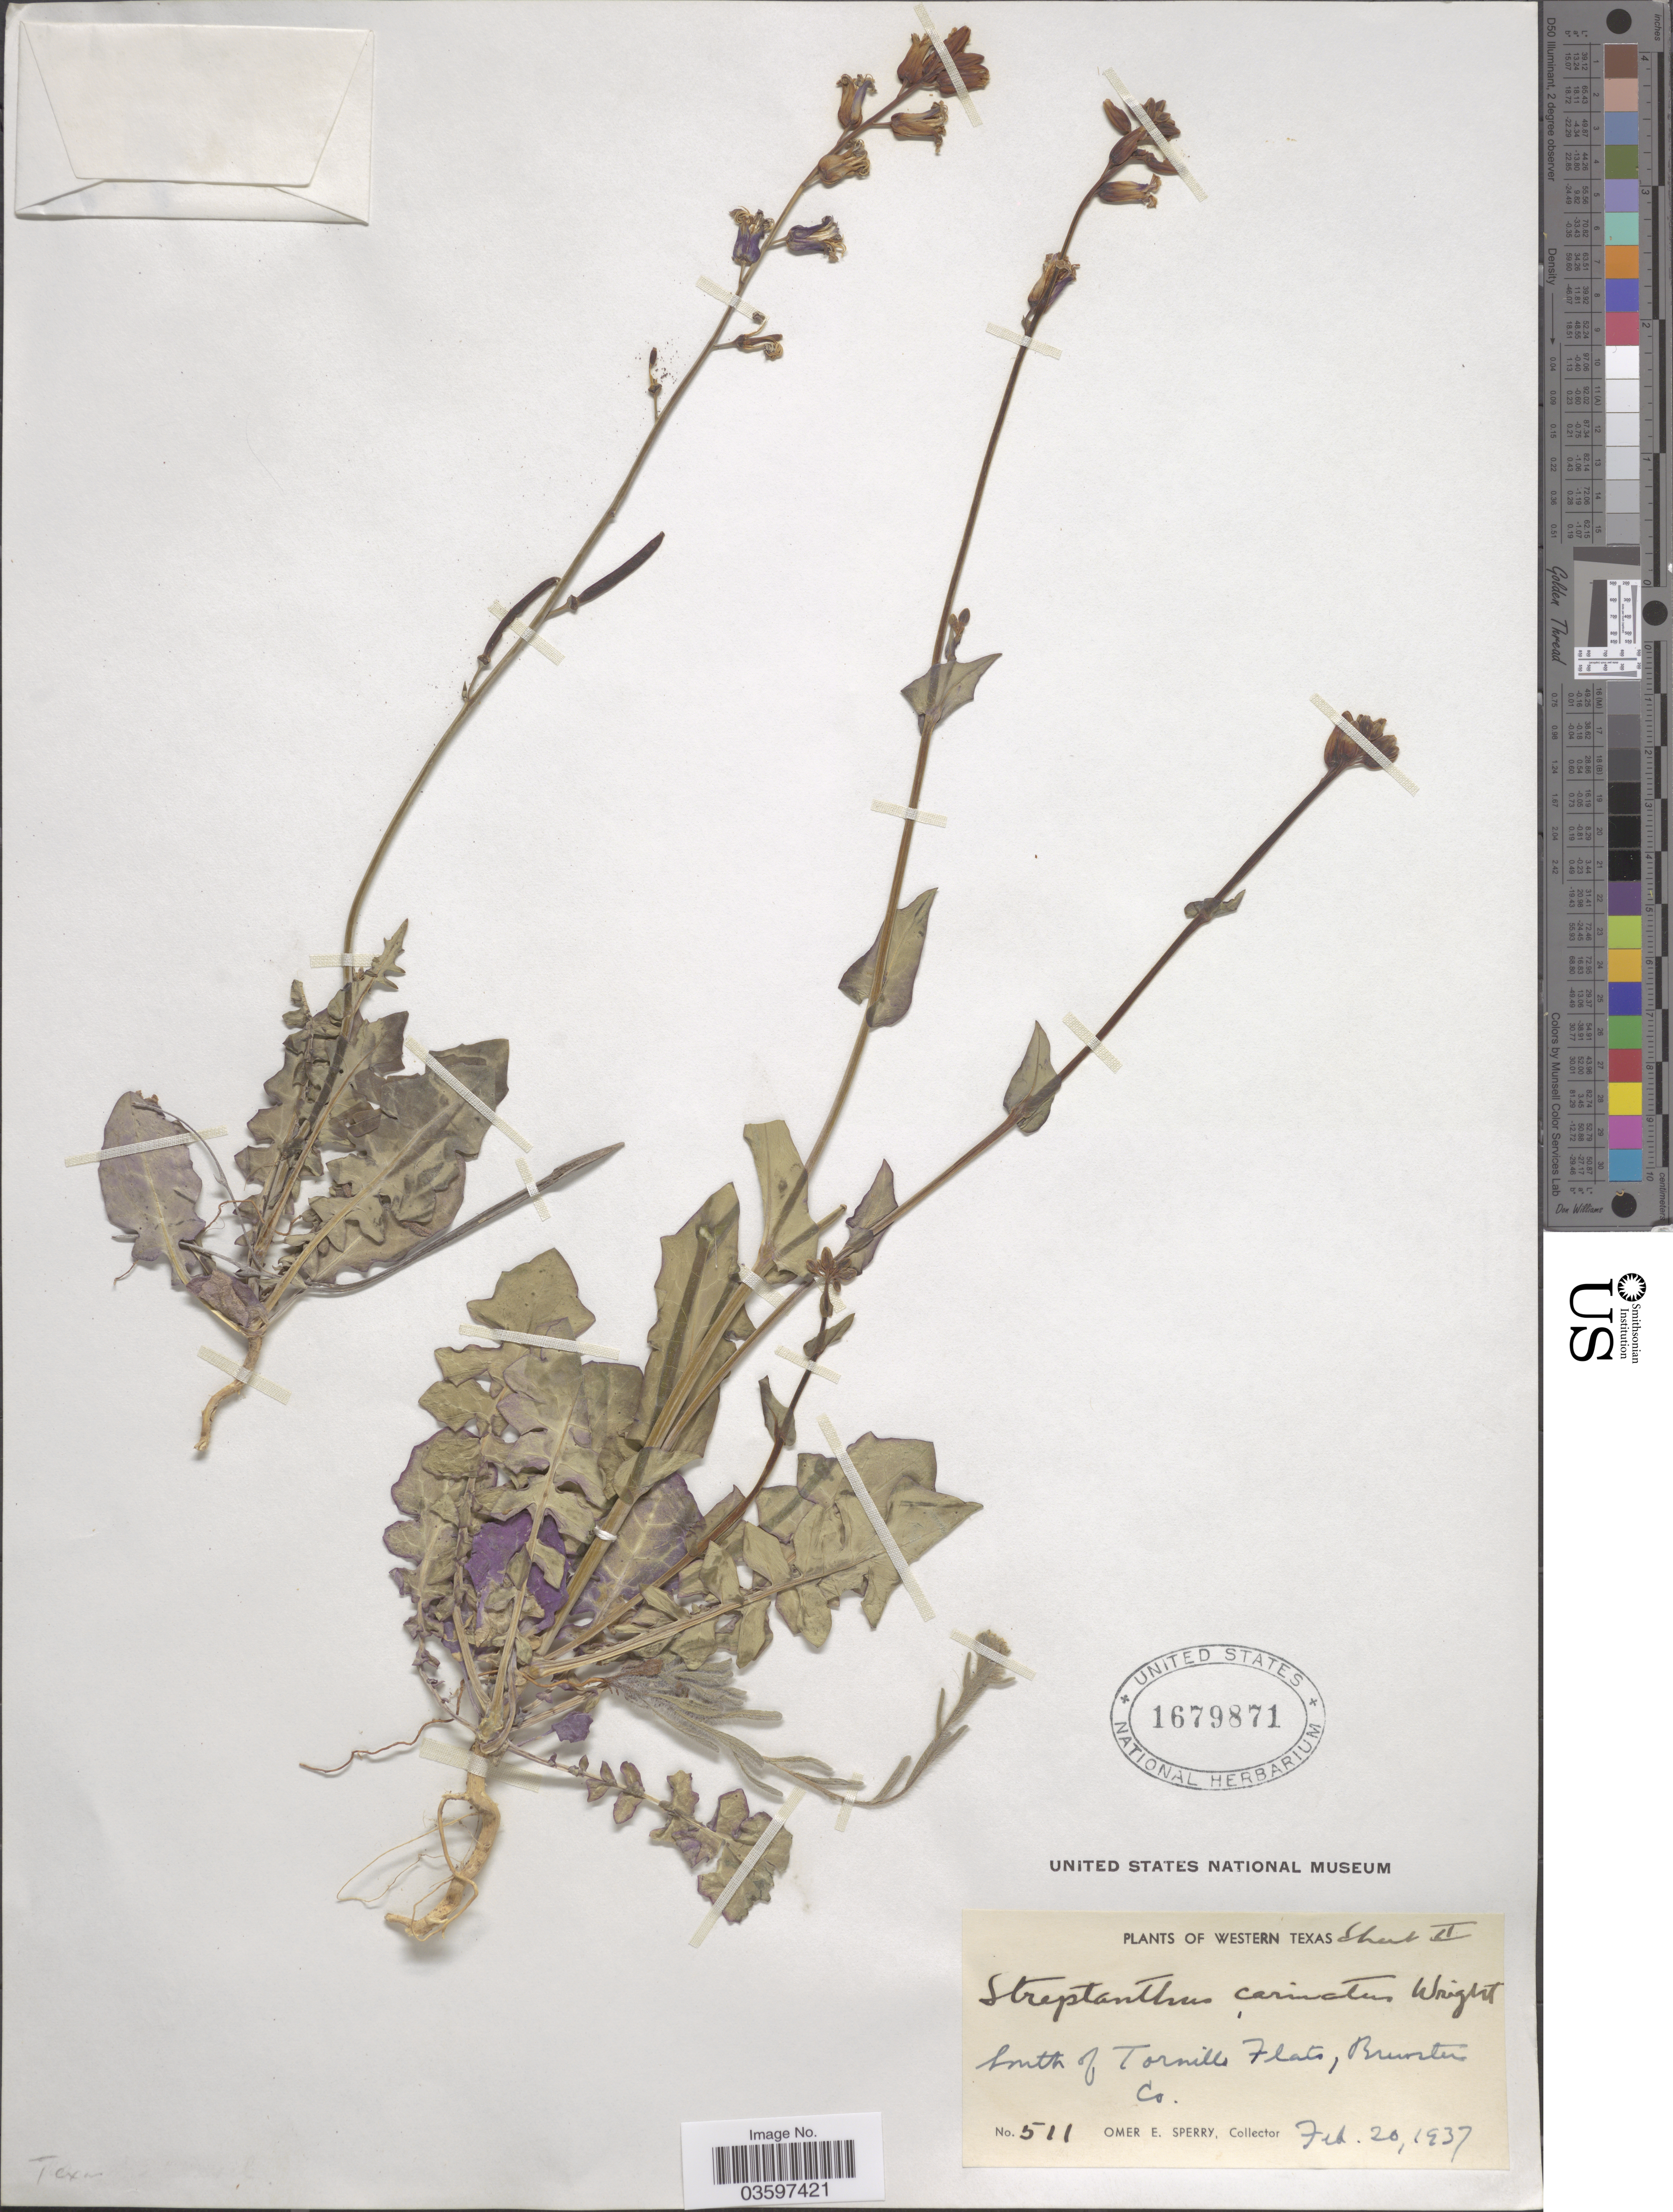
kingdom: Plantae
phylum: Tracheophyta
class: Magnoliopsida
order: Brassicales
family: Brassicaceae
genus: Streptanthus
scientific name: Streptanthus carinatus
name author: C. Wright ex A. Gray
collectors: O. E. Sperry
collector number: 511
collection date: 1937-02-20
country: United States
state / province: Texas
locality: Western Texas. South of Tornillo Flats, Brewster Co.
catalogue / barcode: US 1679871